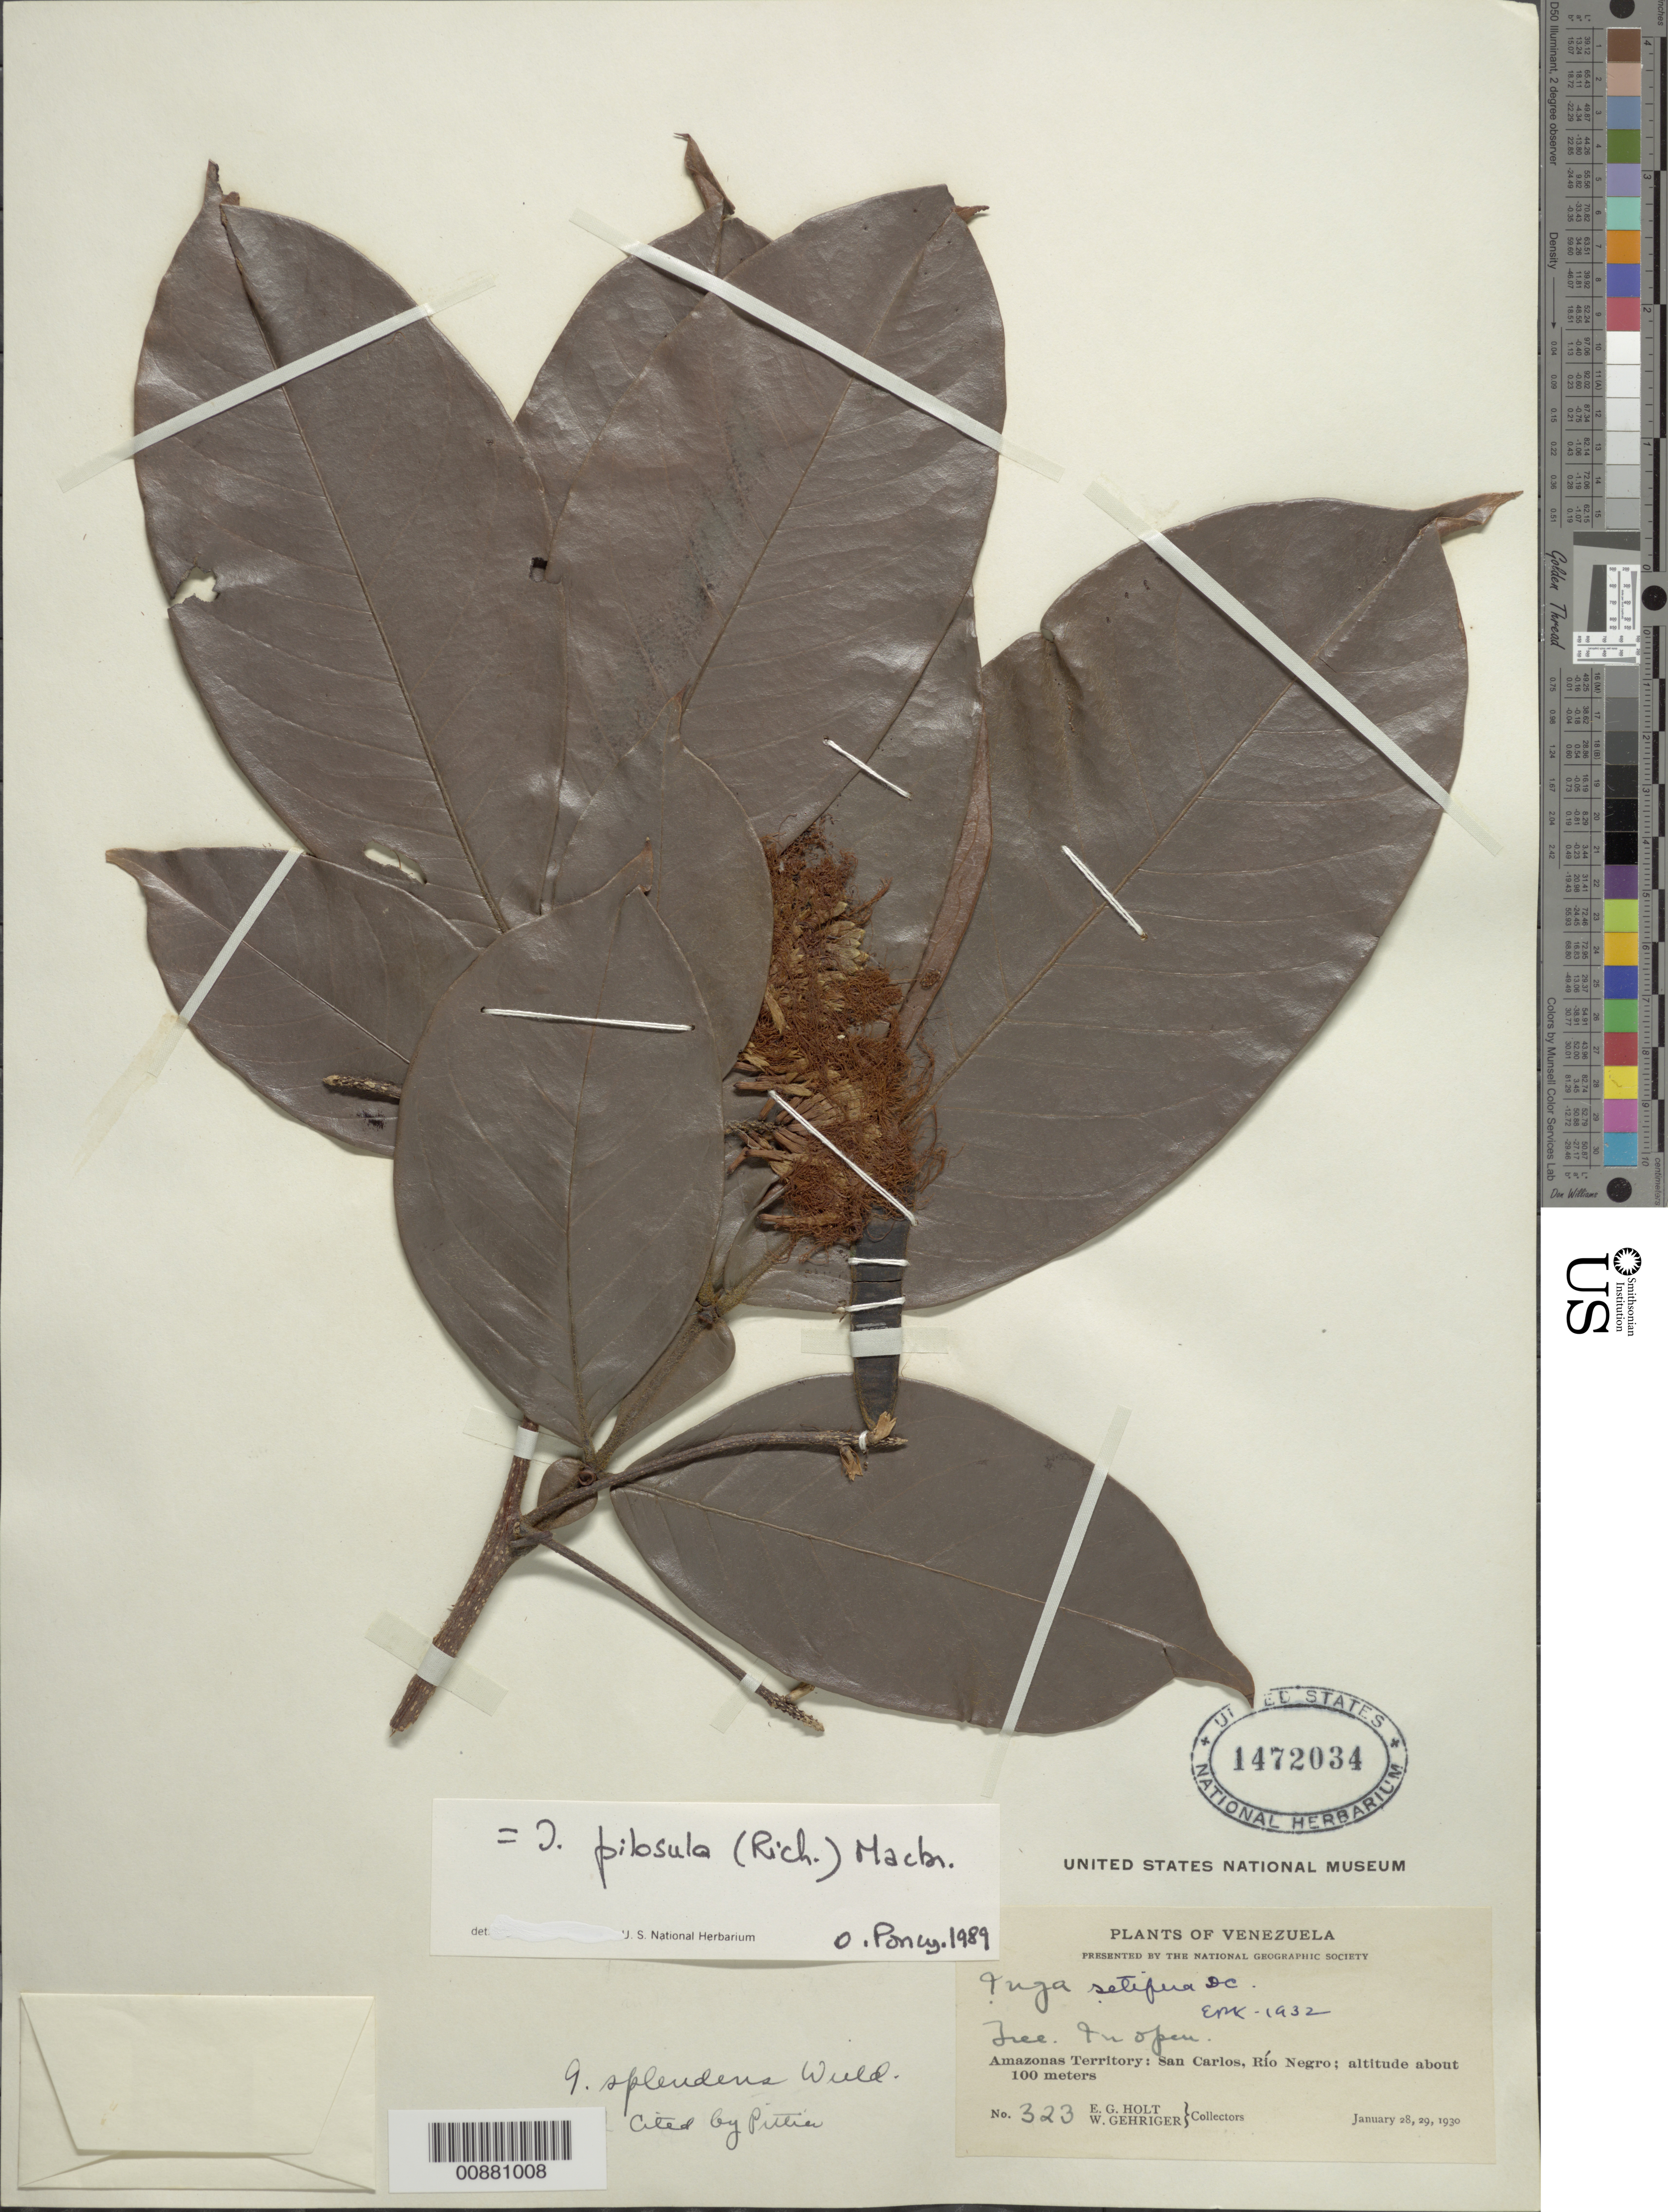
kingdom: Plantae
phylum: Tracheophyta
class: Magnoliopsida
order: Fabales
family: Fabaceae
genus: Inga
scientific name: Inga pilosula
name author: (Rich.) J.F. Macbr.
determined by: Poncy, O.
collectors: E. Holt & W. Gehriger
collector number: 323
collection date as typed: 28-Jan-30 to 29-Jan-30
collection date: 1930-01-28/1930-01-29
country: Venezuela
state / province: Amazonas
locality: San Carlos de Río Negro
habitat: In open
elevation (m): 100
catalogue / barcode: US 1472034